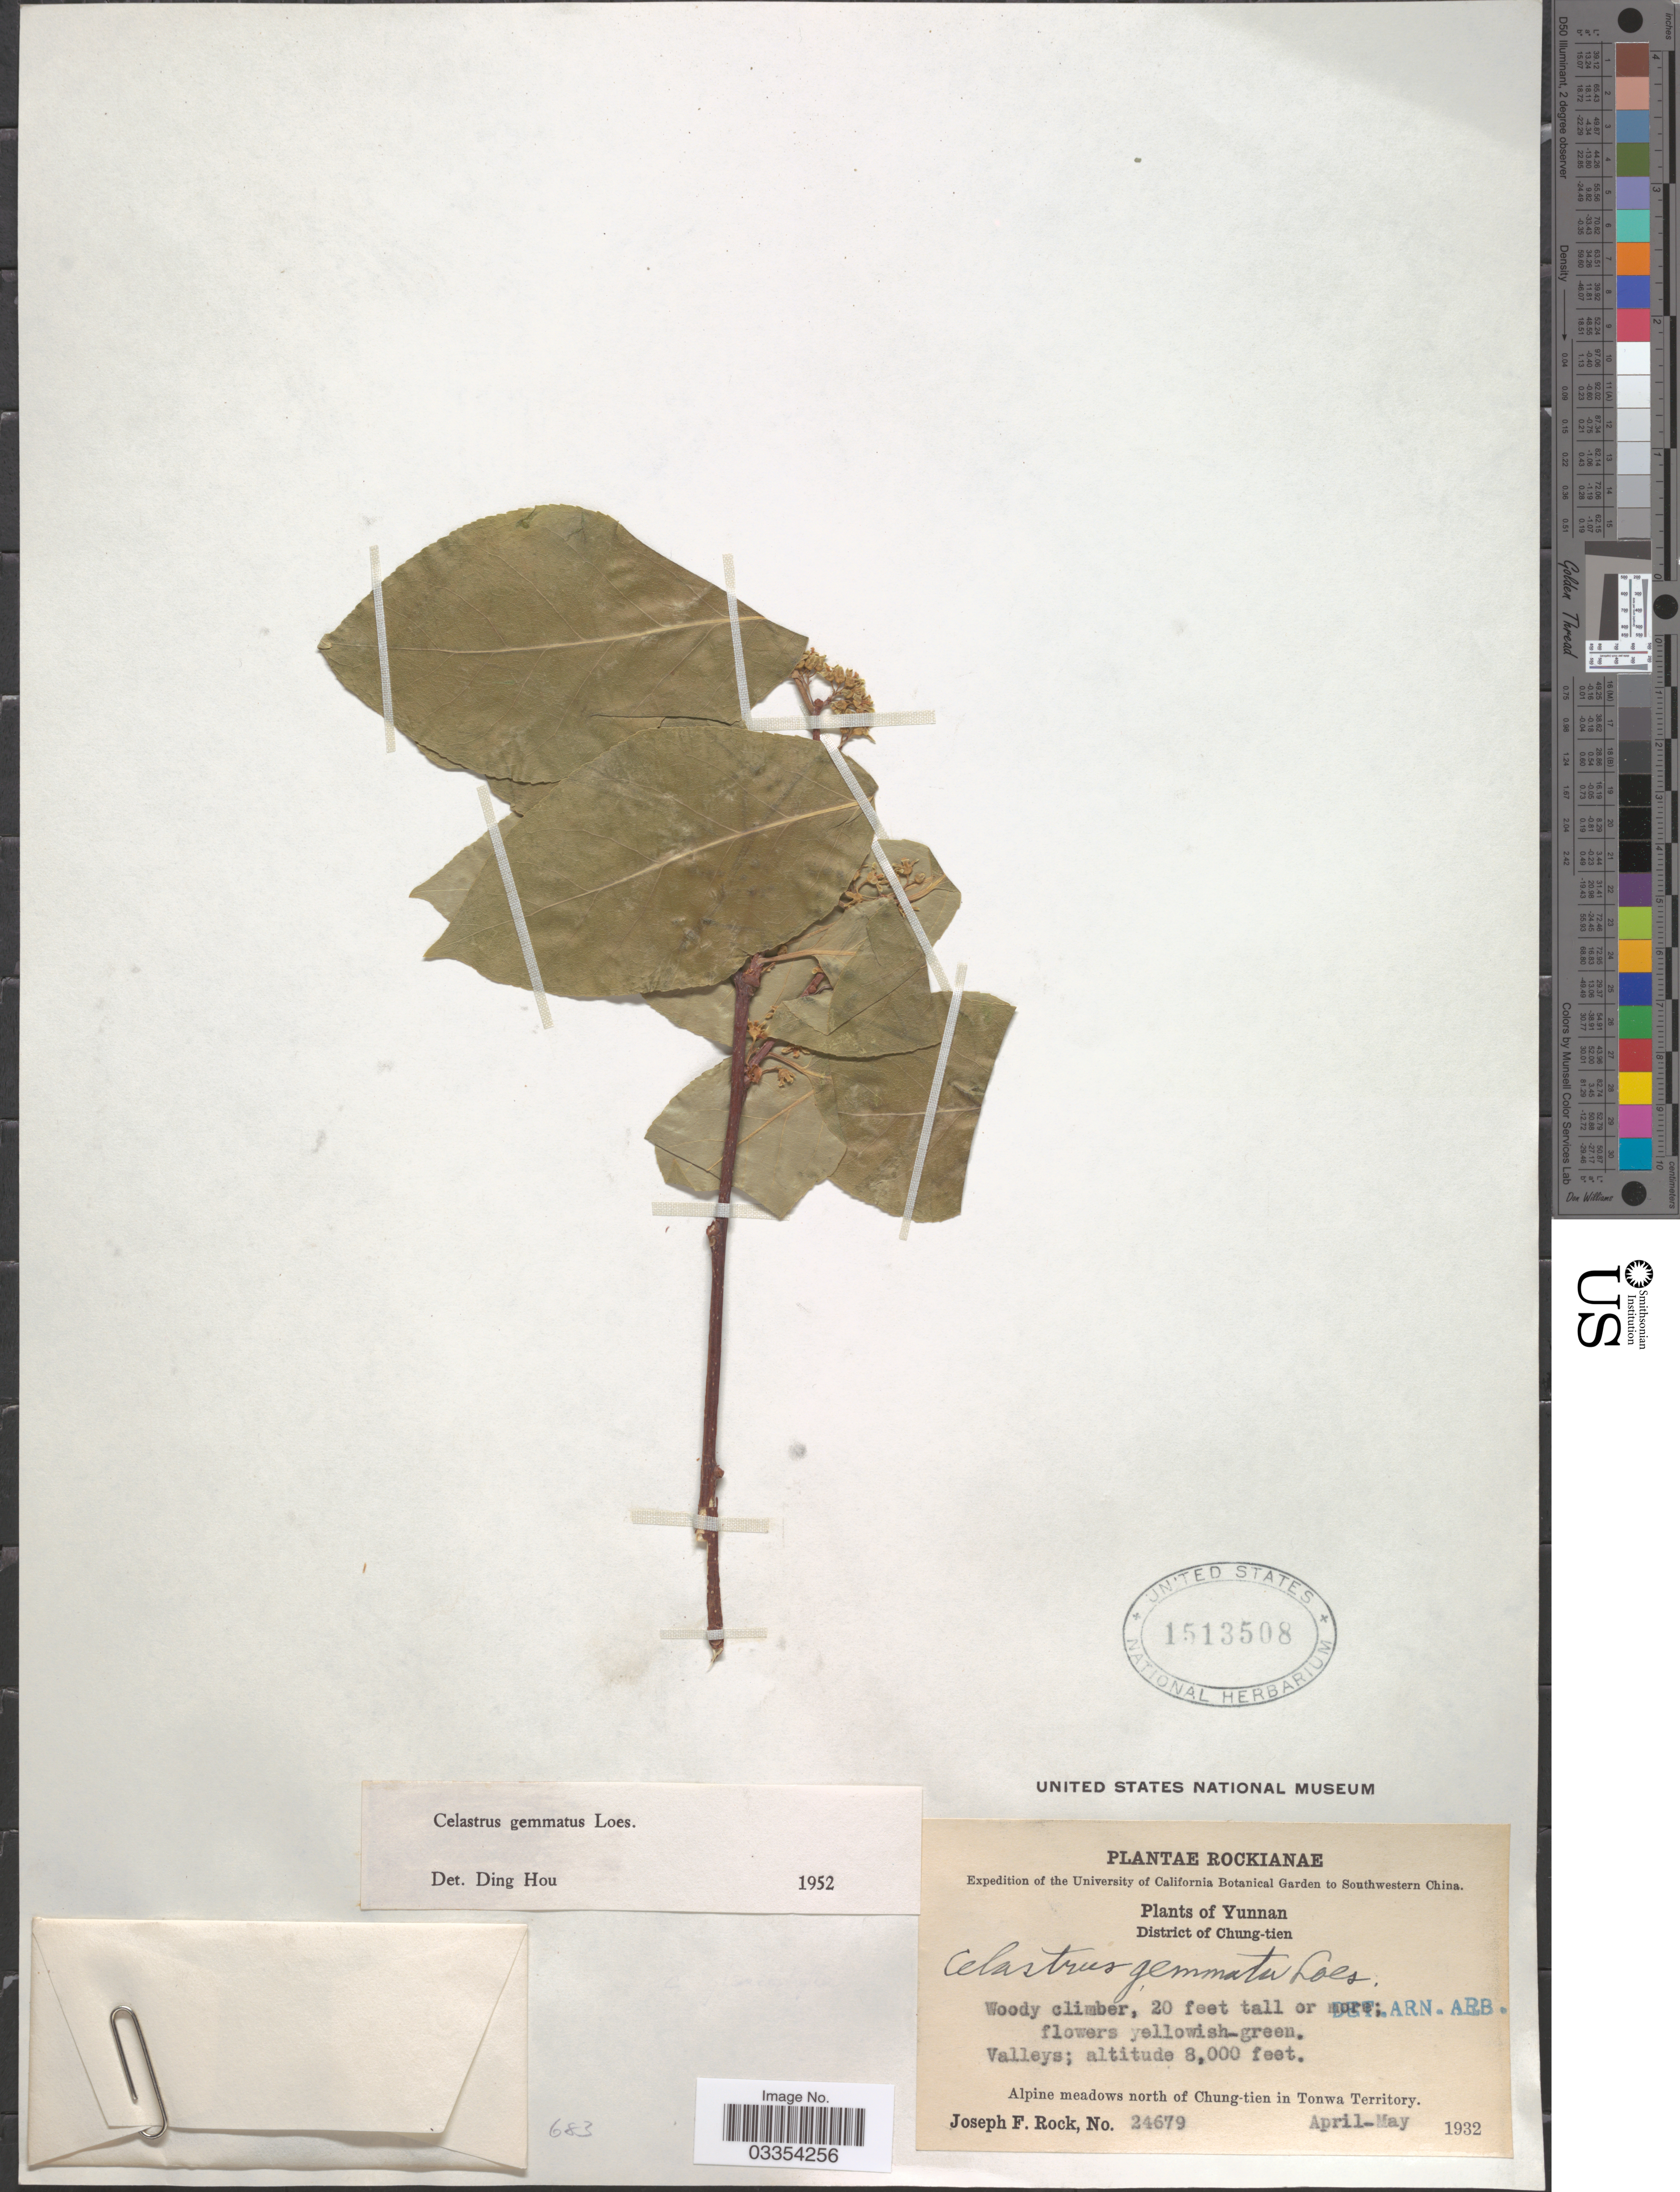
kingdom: Plantae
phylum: Tracheophyta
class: Magnoliopsida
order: Celastrales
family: Celastraceae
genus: Celastrus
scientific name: Celastrus gemmatus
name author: Loes.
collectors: J. F. Rock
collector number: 24679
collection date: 1932-04/1932-05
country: China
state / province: Yunnan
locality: District Chung-tien. Alpine meadows north of Chung-tien in Tonwa Territory.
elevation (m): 2438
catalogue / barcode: US 1513508